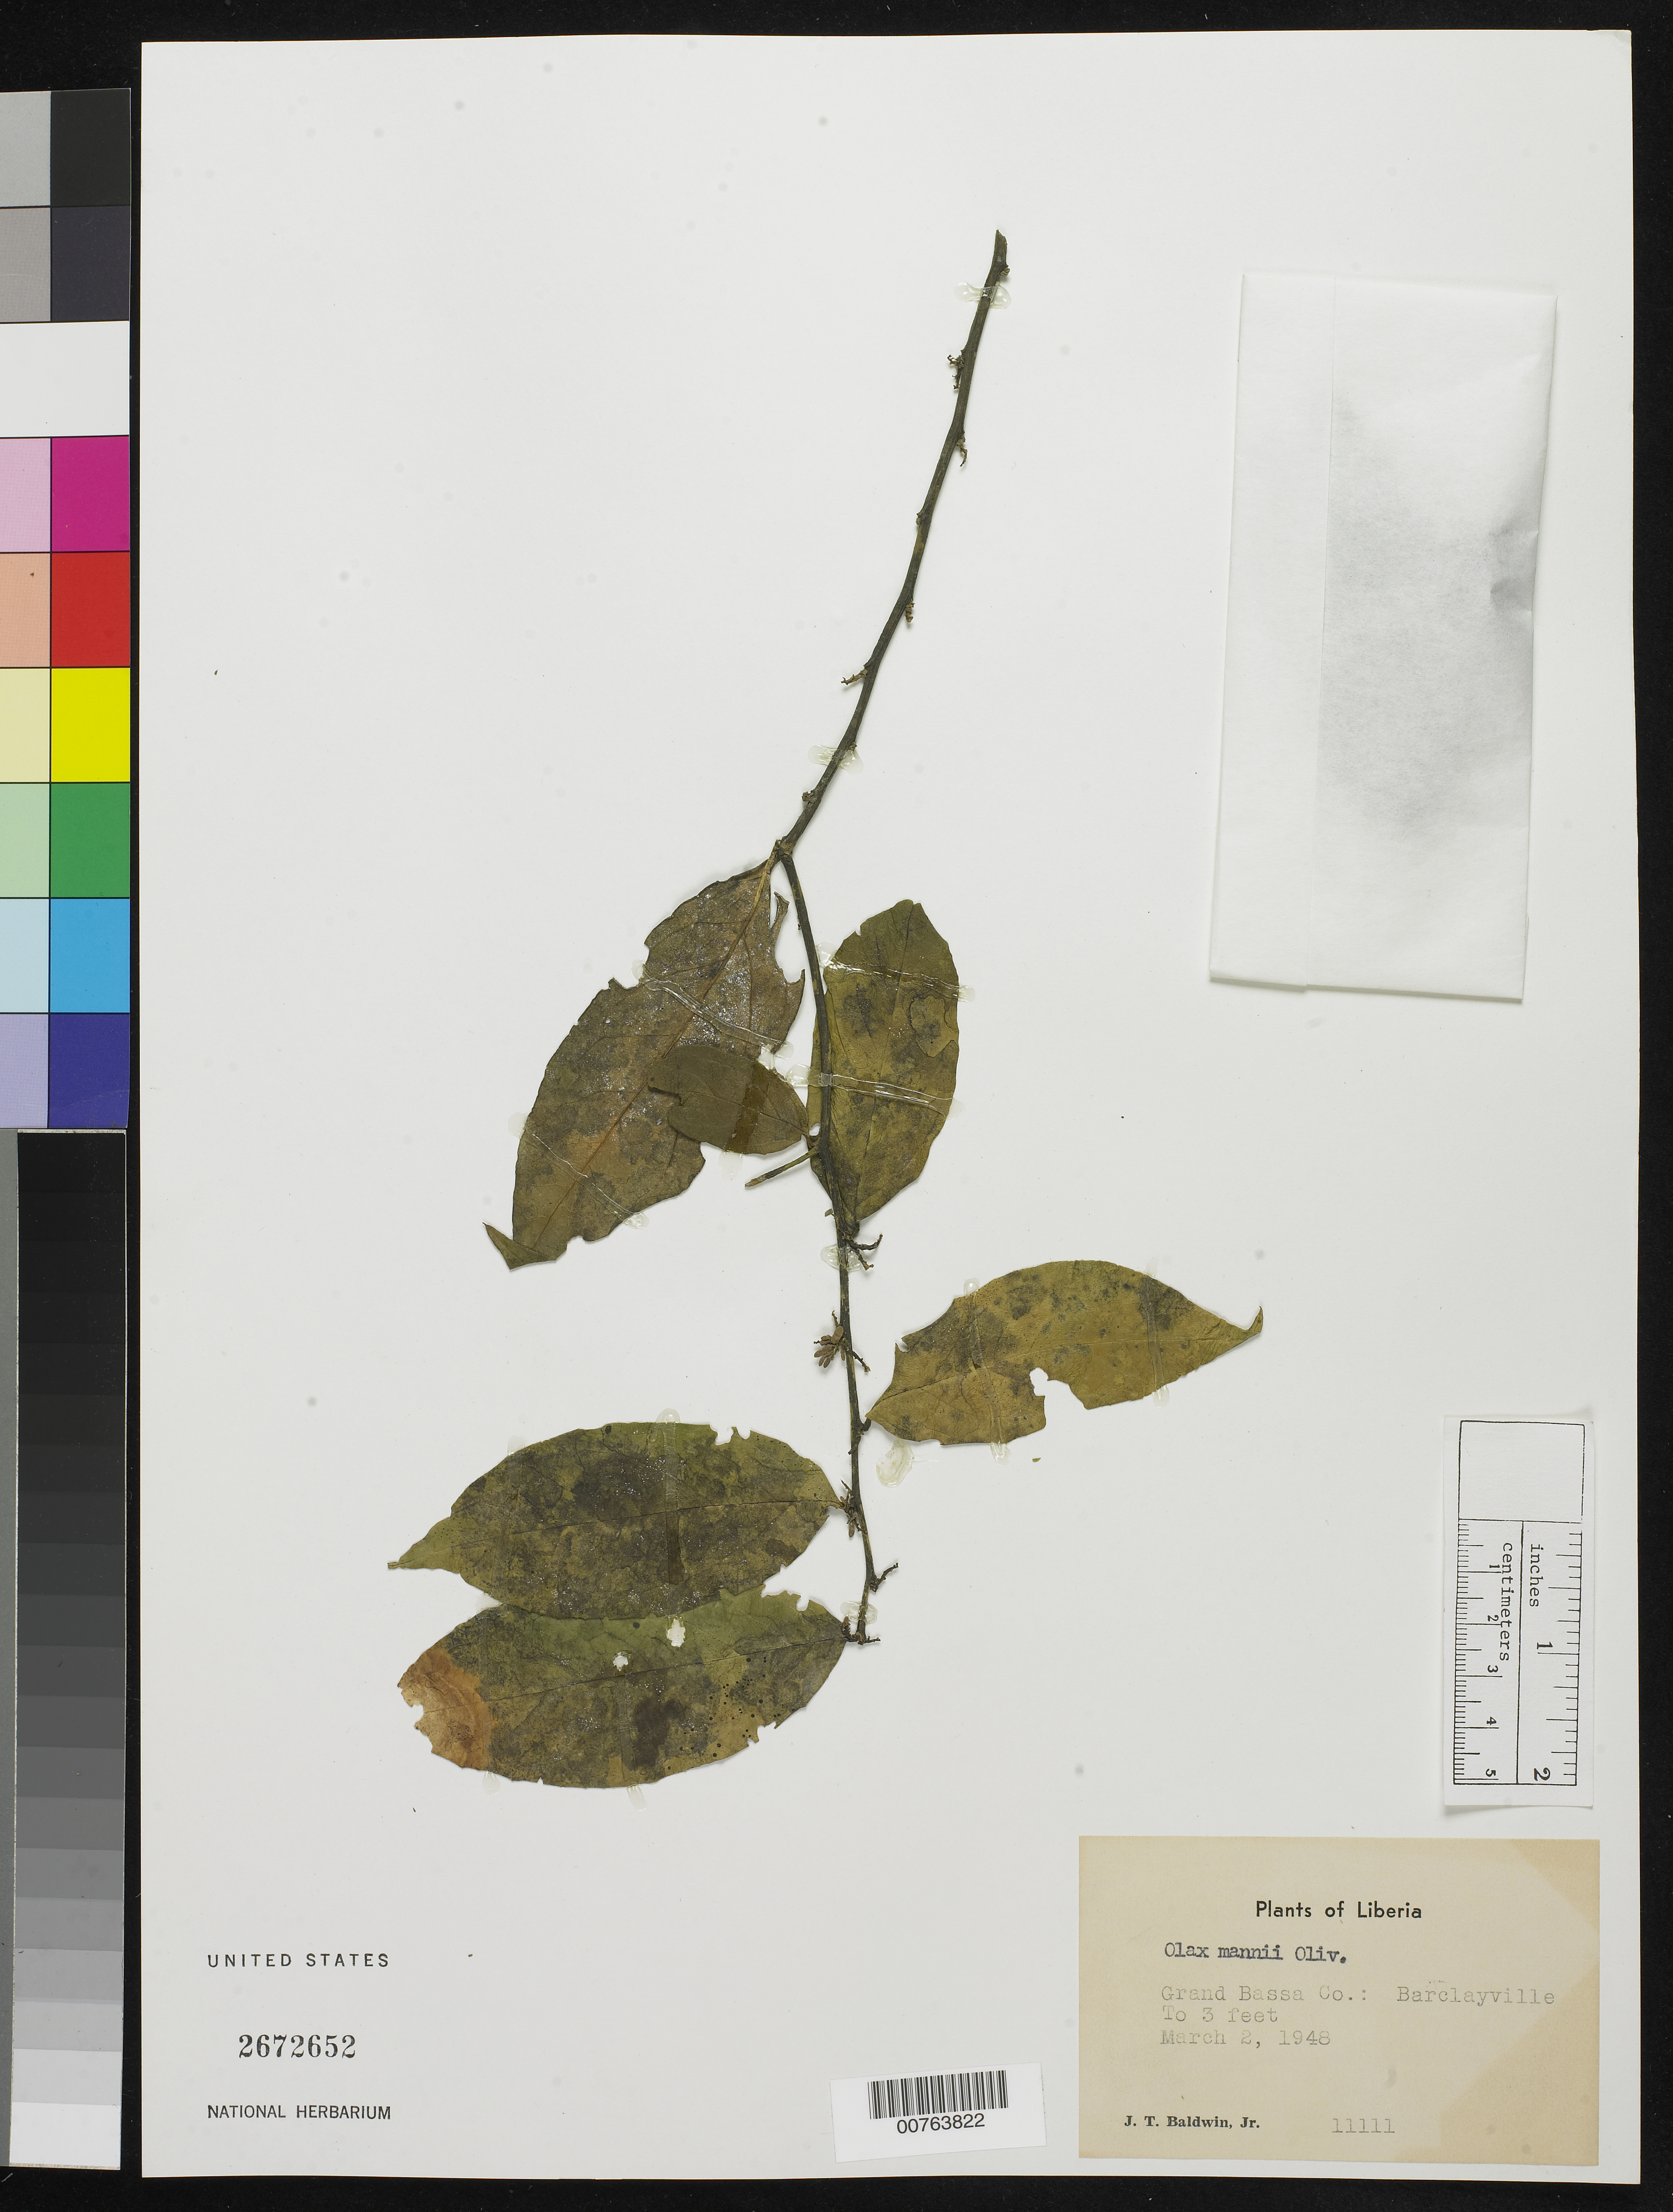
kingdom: Plantae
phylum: Tracheophyta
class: Magnoliopsida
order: Santalales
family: Olacaceae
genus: Olax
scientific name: Olax mannii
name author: Oliv.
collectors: J. T. Baldwin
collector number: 11111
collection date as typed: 2 Mar 1948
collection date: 1948-03-02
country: Liberia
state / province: Grand Bassa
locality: Barclayville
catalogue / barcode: US 2672652